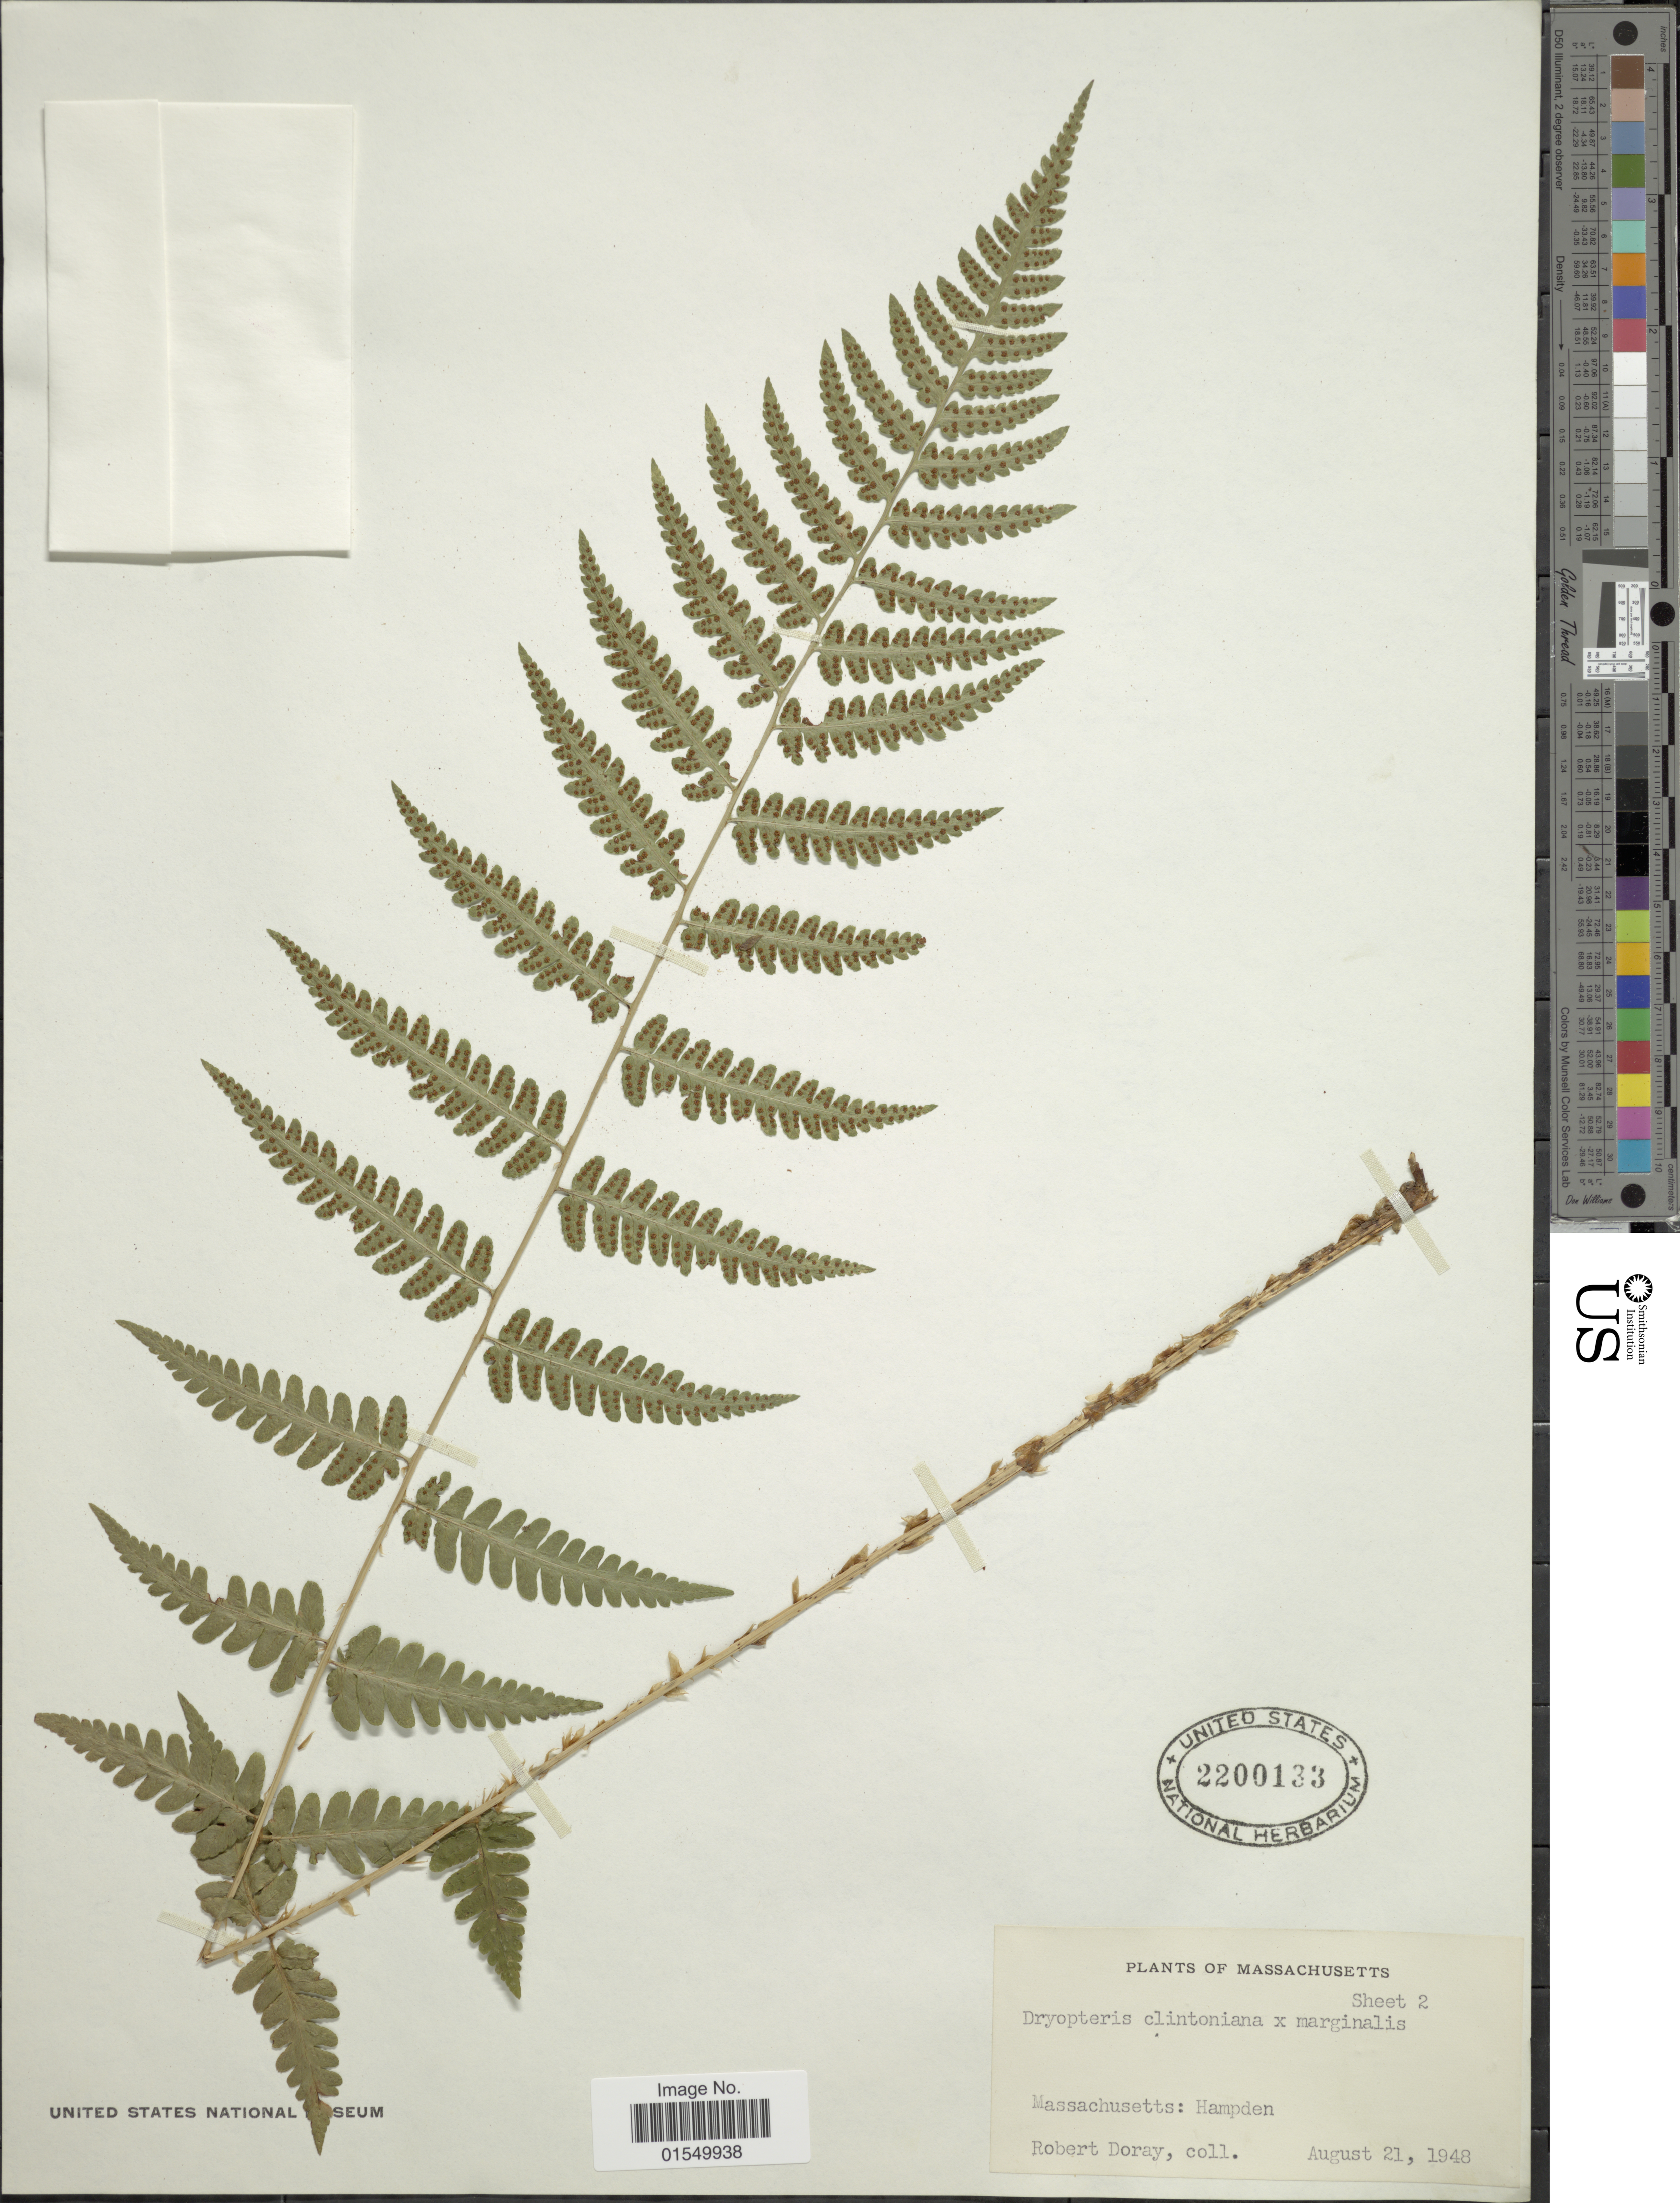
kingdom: Plantae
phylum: Tracheophyta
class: Polypodiopsida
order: Polypodiales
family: Dryopteridaceae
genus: Dryopteris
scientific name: Dryopteris x burgessii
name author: B. Boivin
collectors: R. Doray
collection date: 1948-08-21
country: United States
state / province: Massachusetts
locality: Massachusetts: Hampden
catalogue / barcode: US 2200133